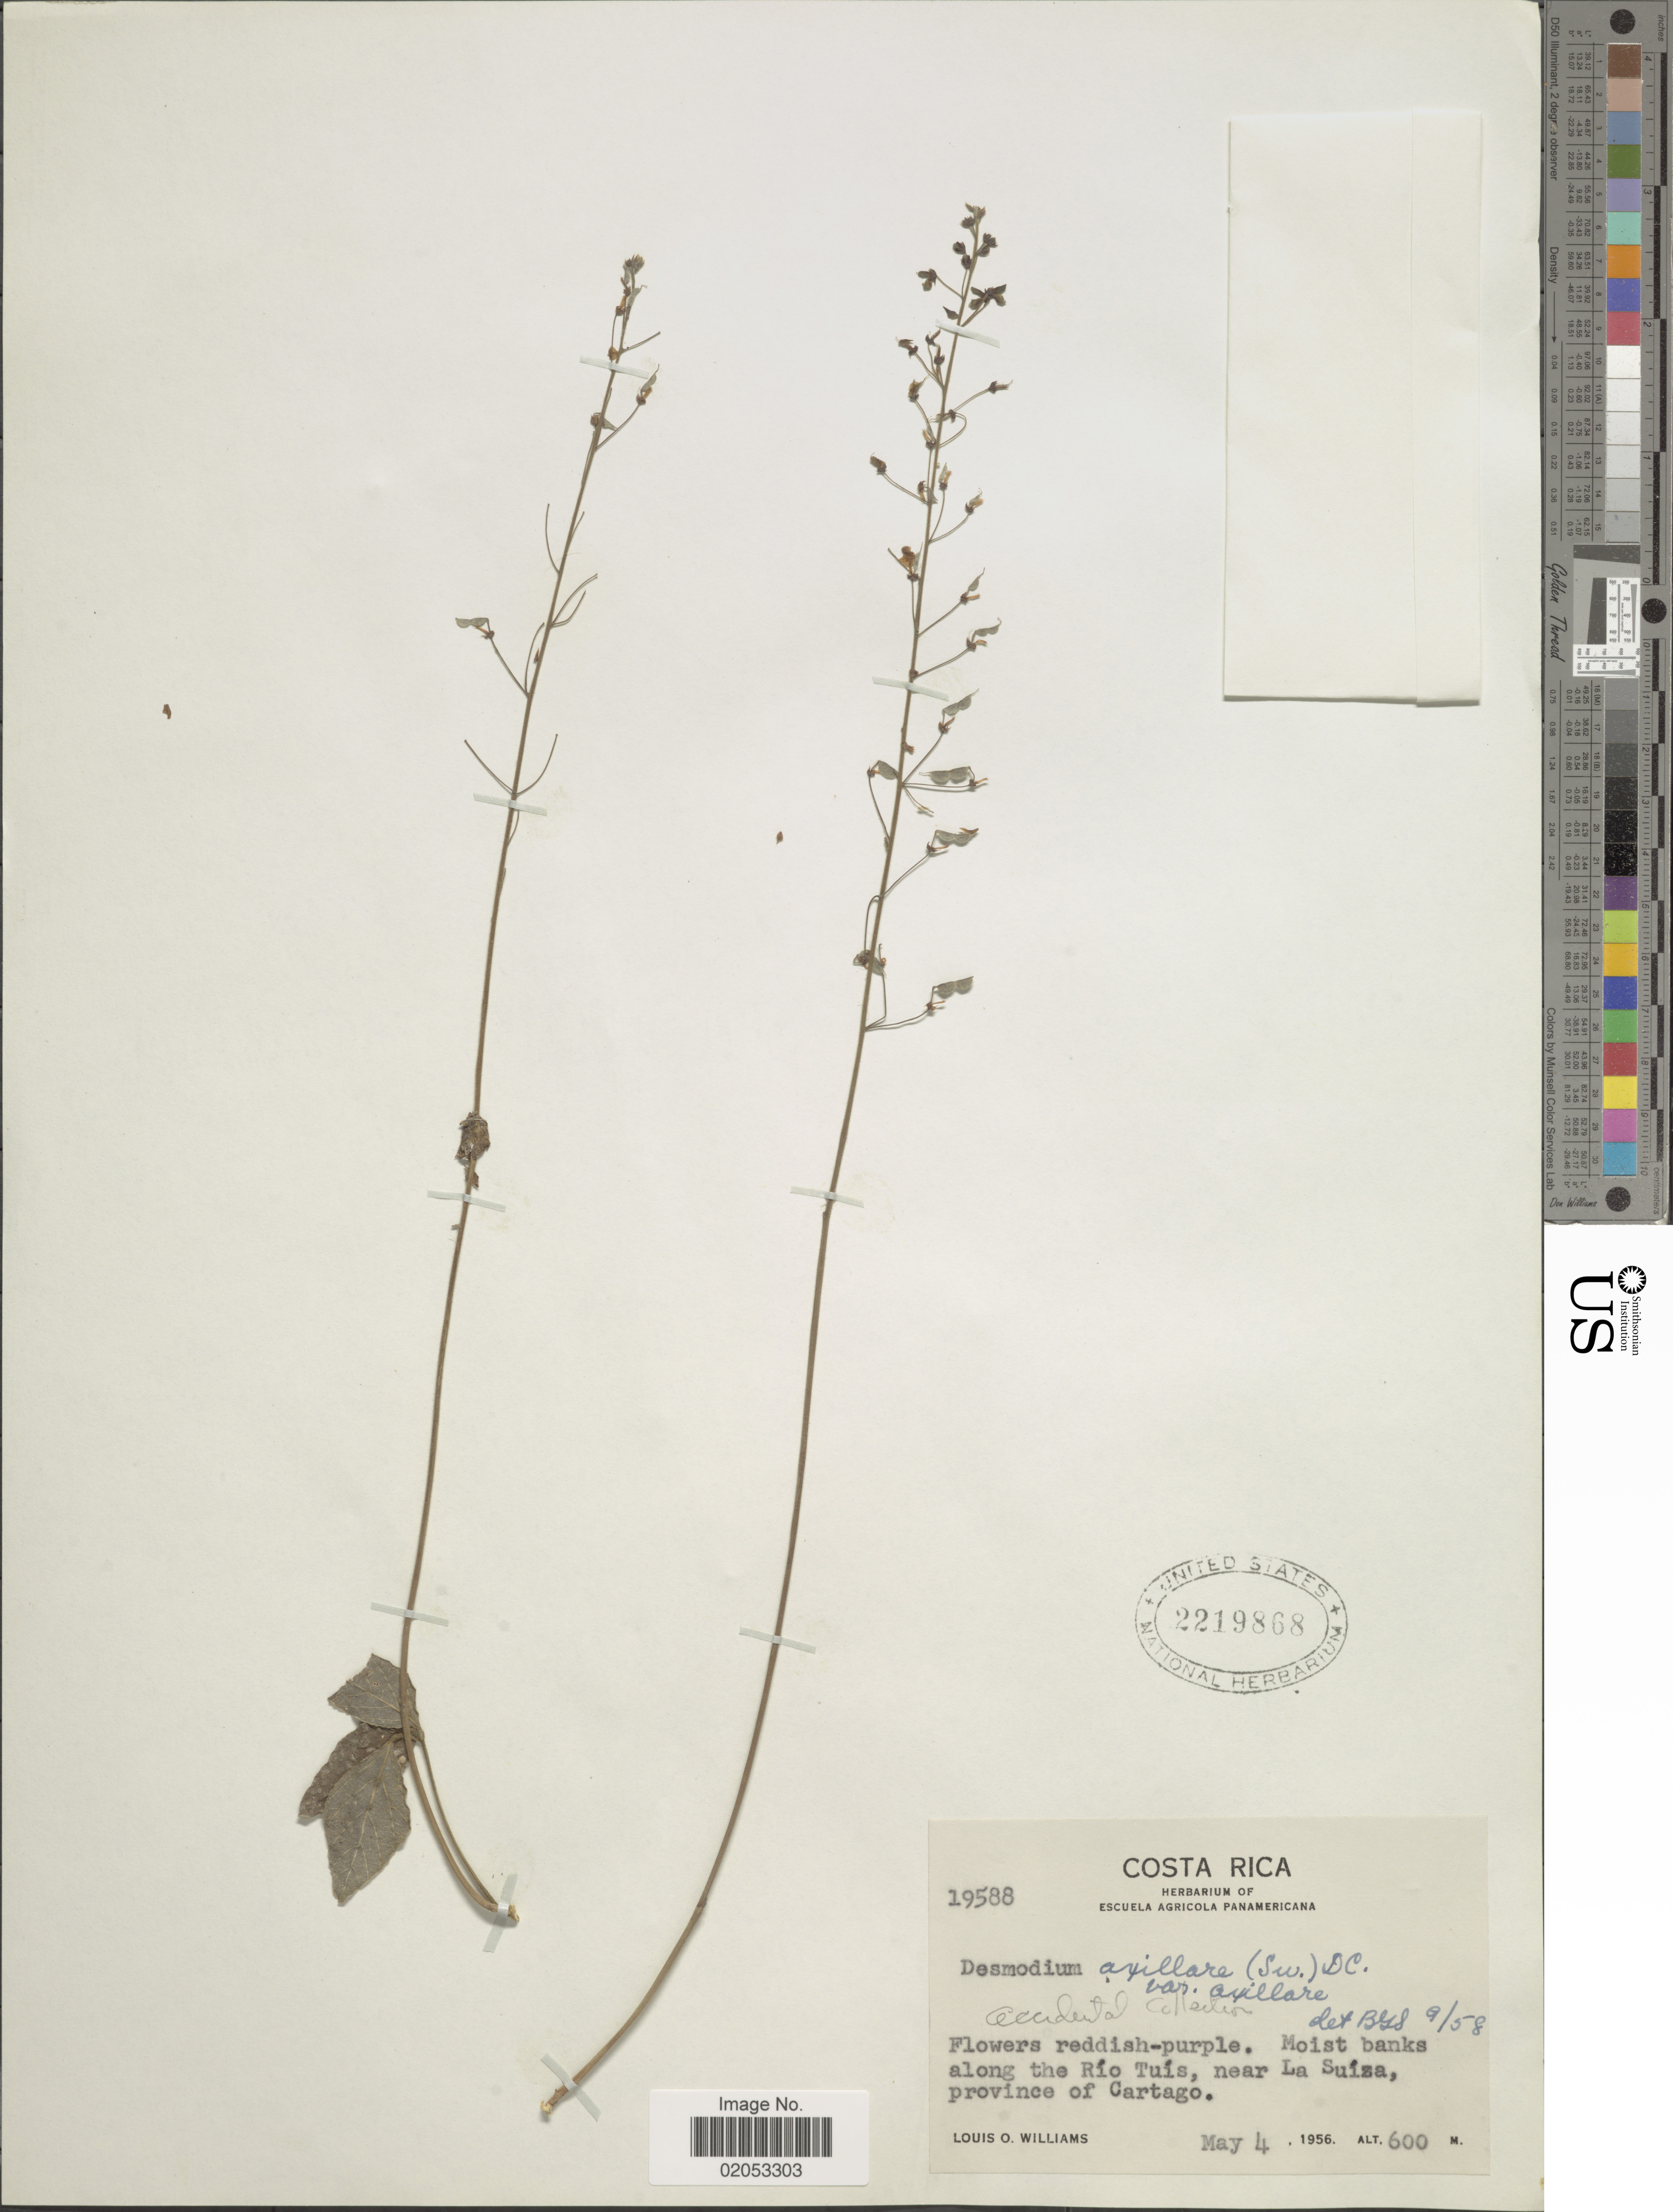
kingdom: Plantae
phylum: Tracheophyta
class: Magnoliopsida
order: Fabales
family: Fabaceae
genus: Desmodium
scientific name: Desmodium axillare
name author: (Sw.) DC.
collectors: L. O. Williams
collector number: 19588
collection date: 1956-05-04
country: Costa Rica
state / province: Cartago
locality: Along the Rio Tuis, near La Suiza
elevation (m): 600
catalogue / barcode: US 2219868